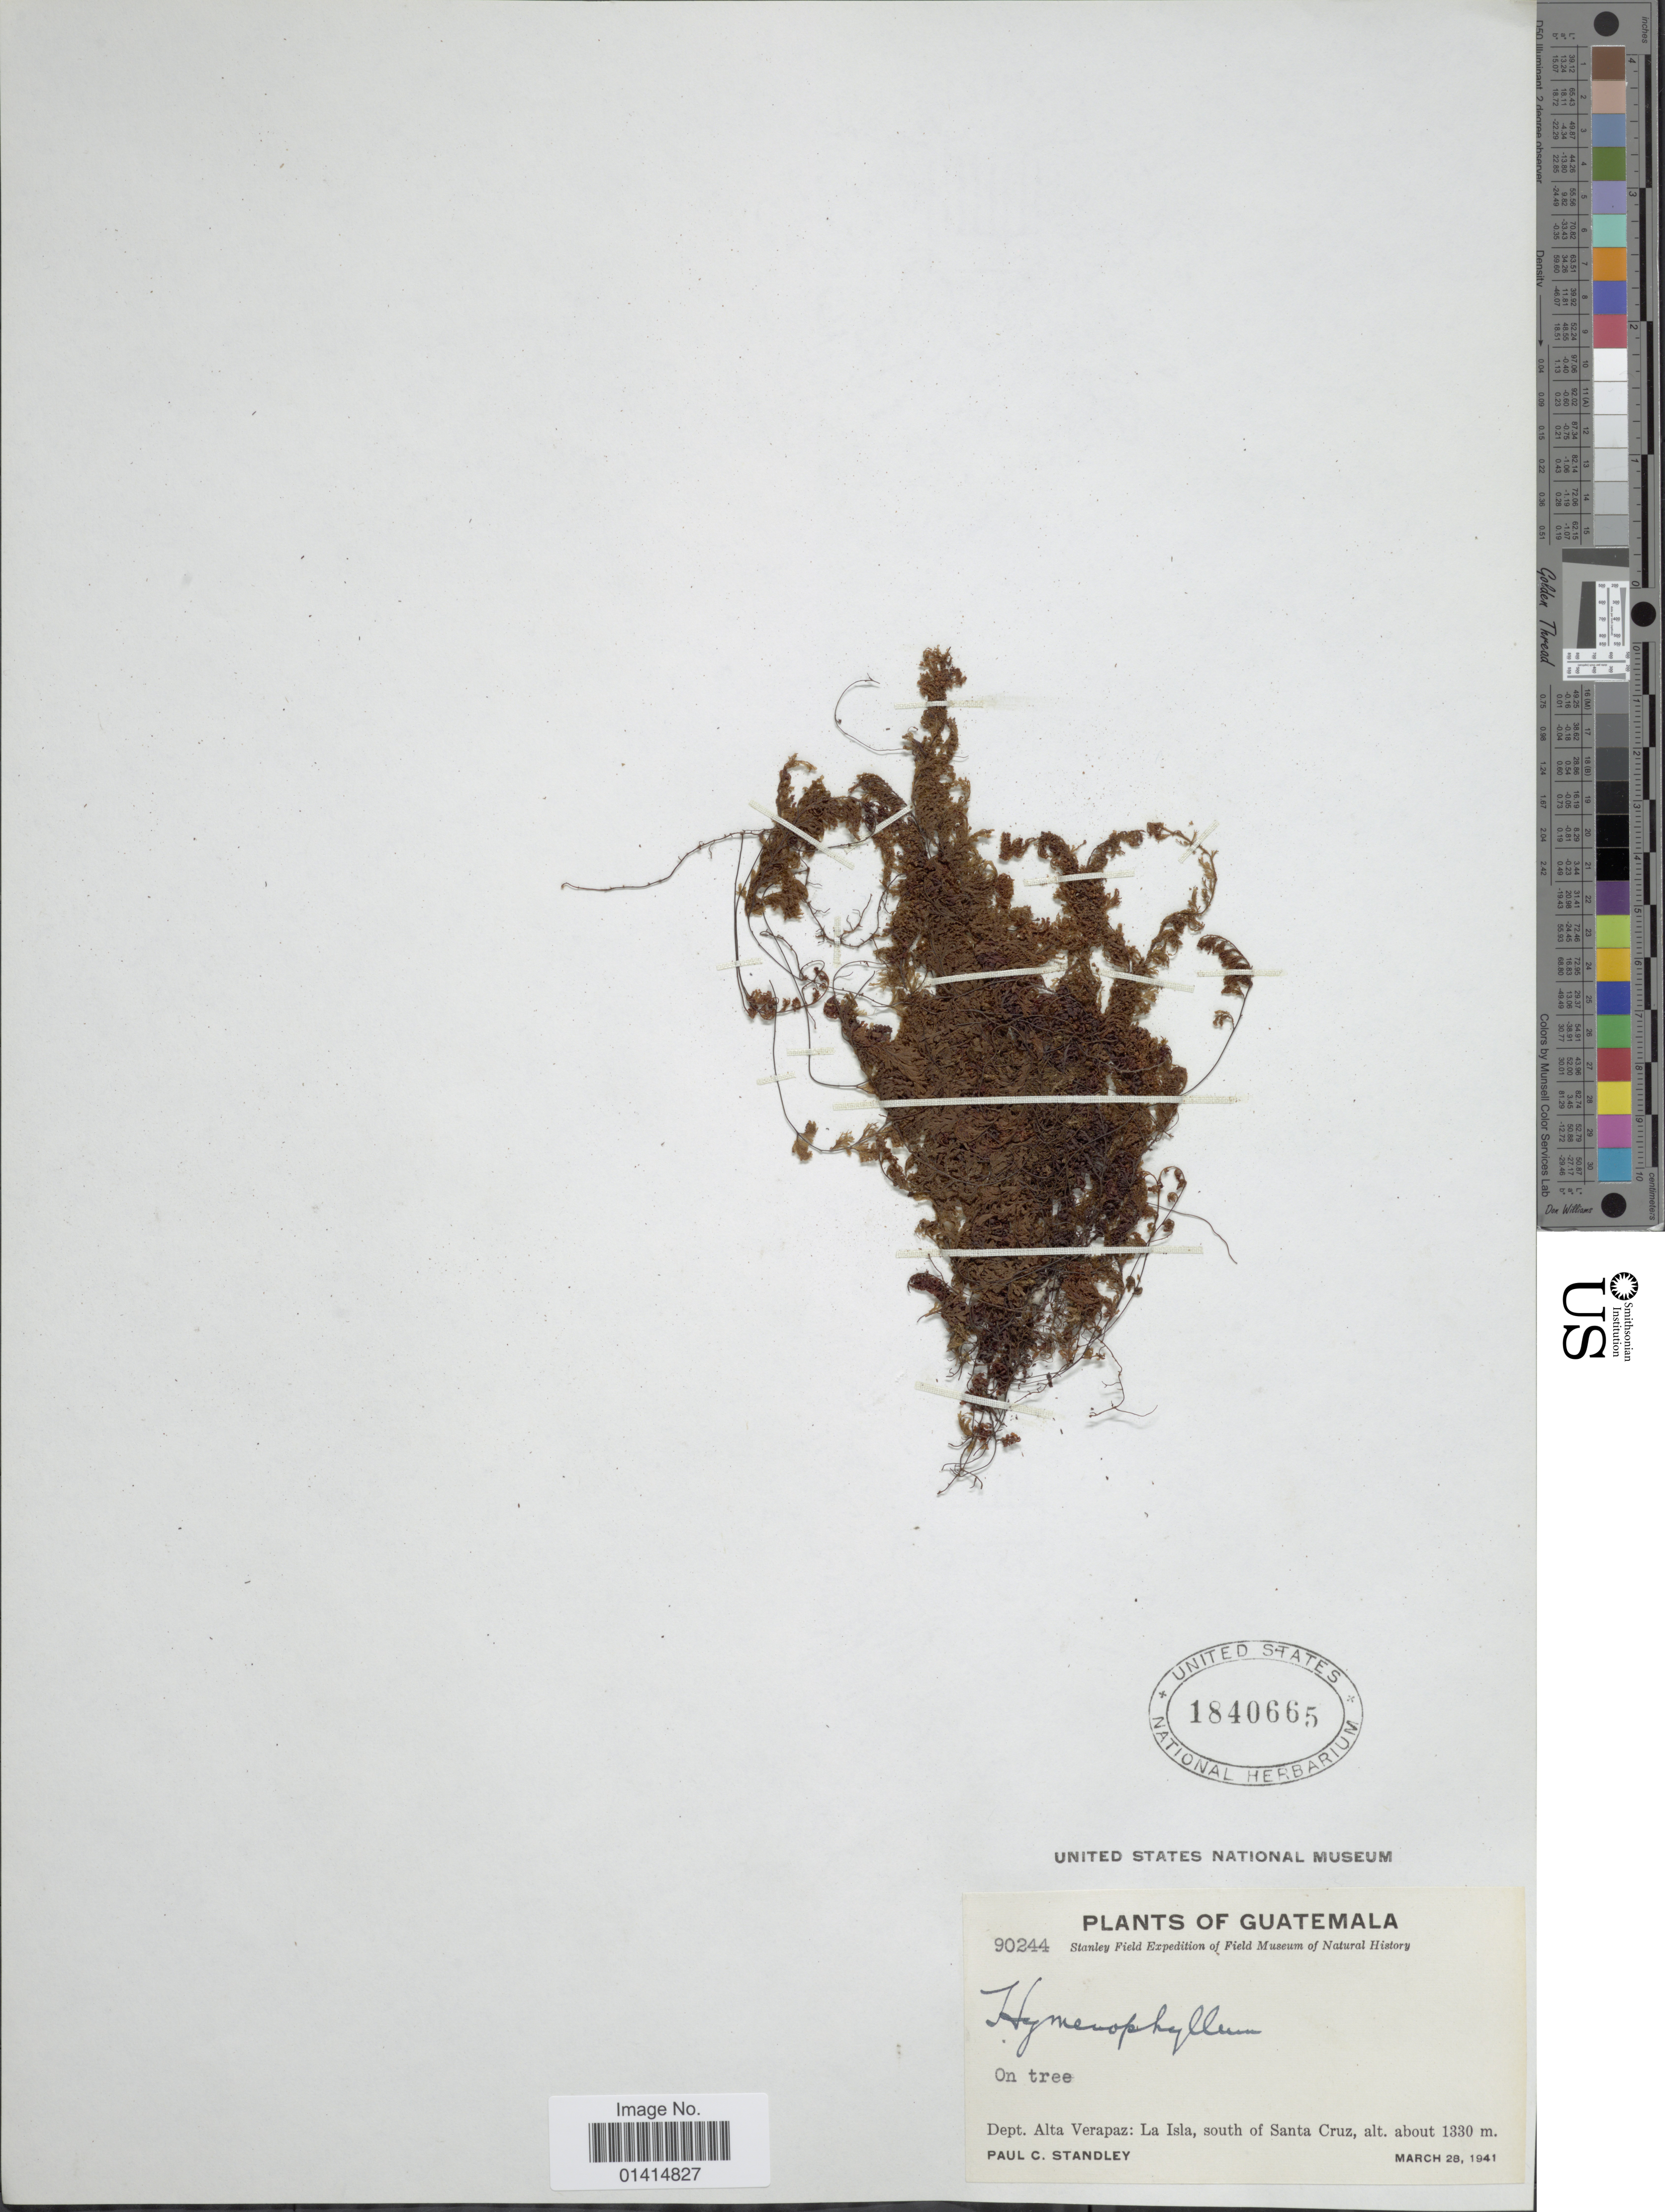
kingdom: Plantae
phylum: Tracheophyta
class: Polypodiopsida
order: Hymenophyllales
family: Hymenophyllaceae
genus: Hymenophyllum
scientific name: Hymenophyllum sp.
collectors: P. C. Standley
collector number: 90244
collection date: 1941-03-28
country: Guatemala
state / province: Alta Verapaz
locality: Dept. Alta Verapaz: La Isla, south of Santa Cruz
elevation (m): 1330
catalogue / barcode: US 1840665